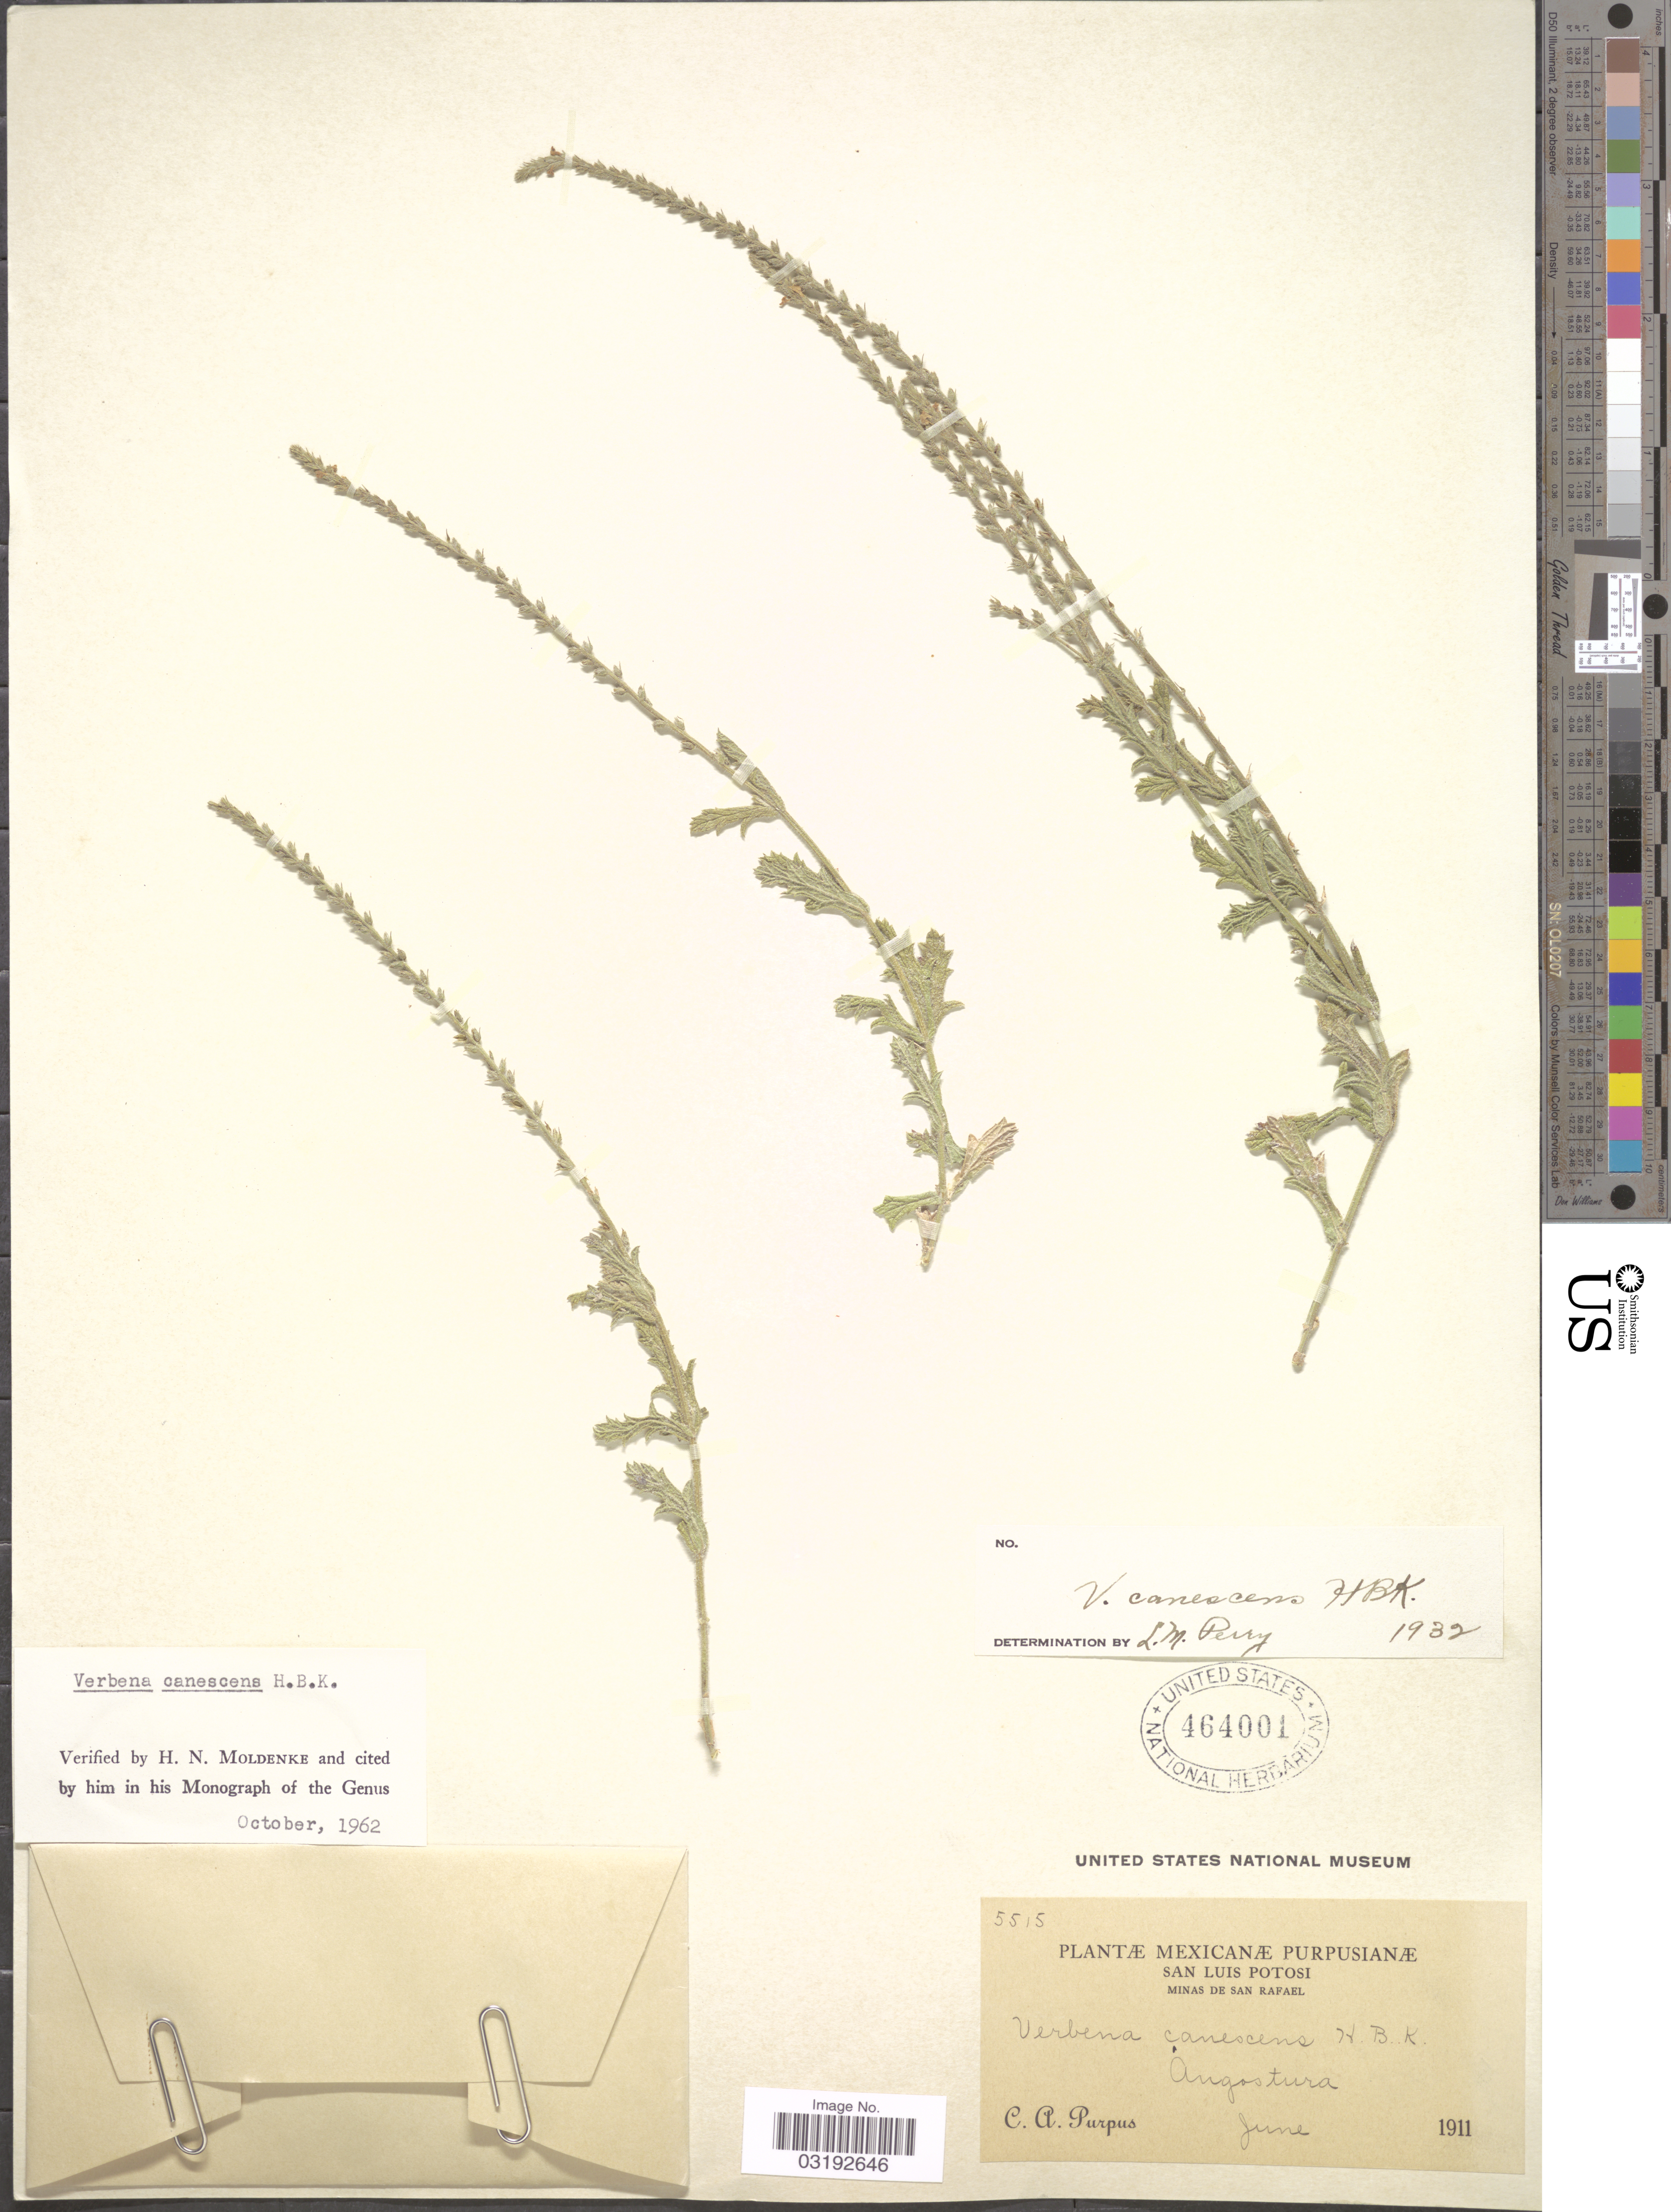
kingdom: Plantae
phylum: Tracheophyta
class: Magnoliopsida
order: Lamiales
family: Verbenaceae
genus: Verbena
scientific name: Verbena canescens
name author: Kunth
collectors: C. A. Purpus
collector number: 5515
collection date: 1911-06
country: Mexico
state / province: San Luis Potosí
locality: Minas de San Rafael. Angostura.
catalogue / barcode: US 464001